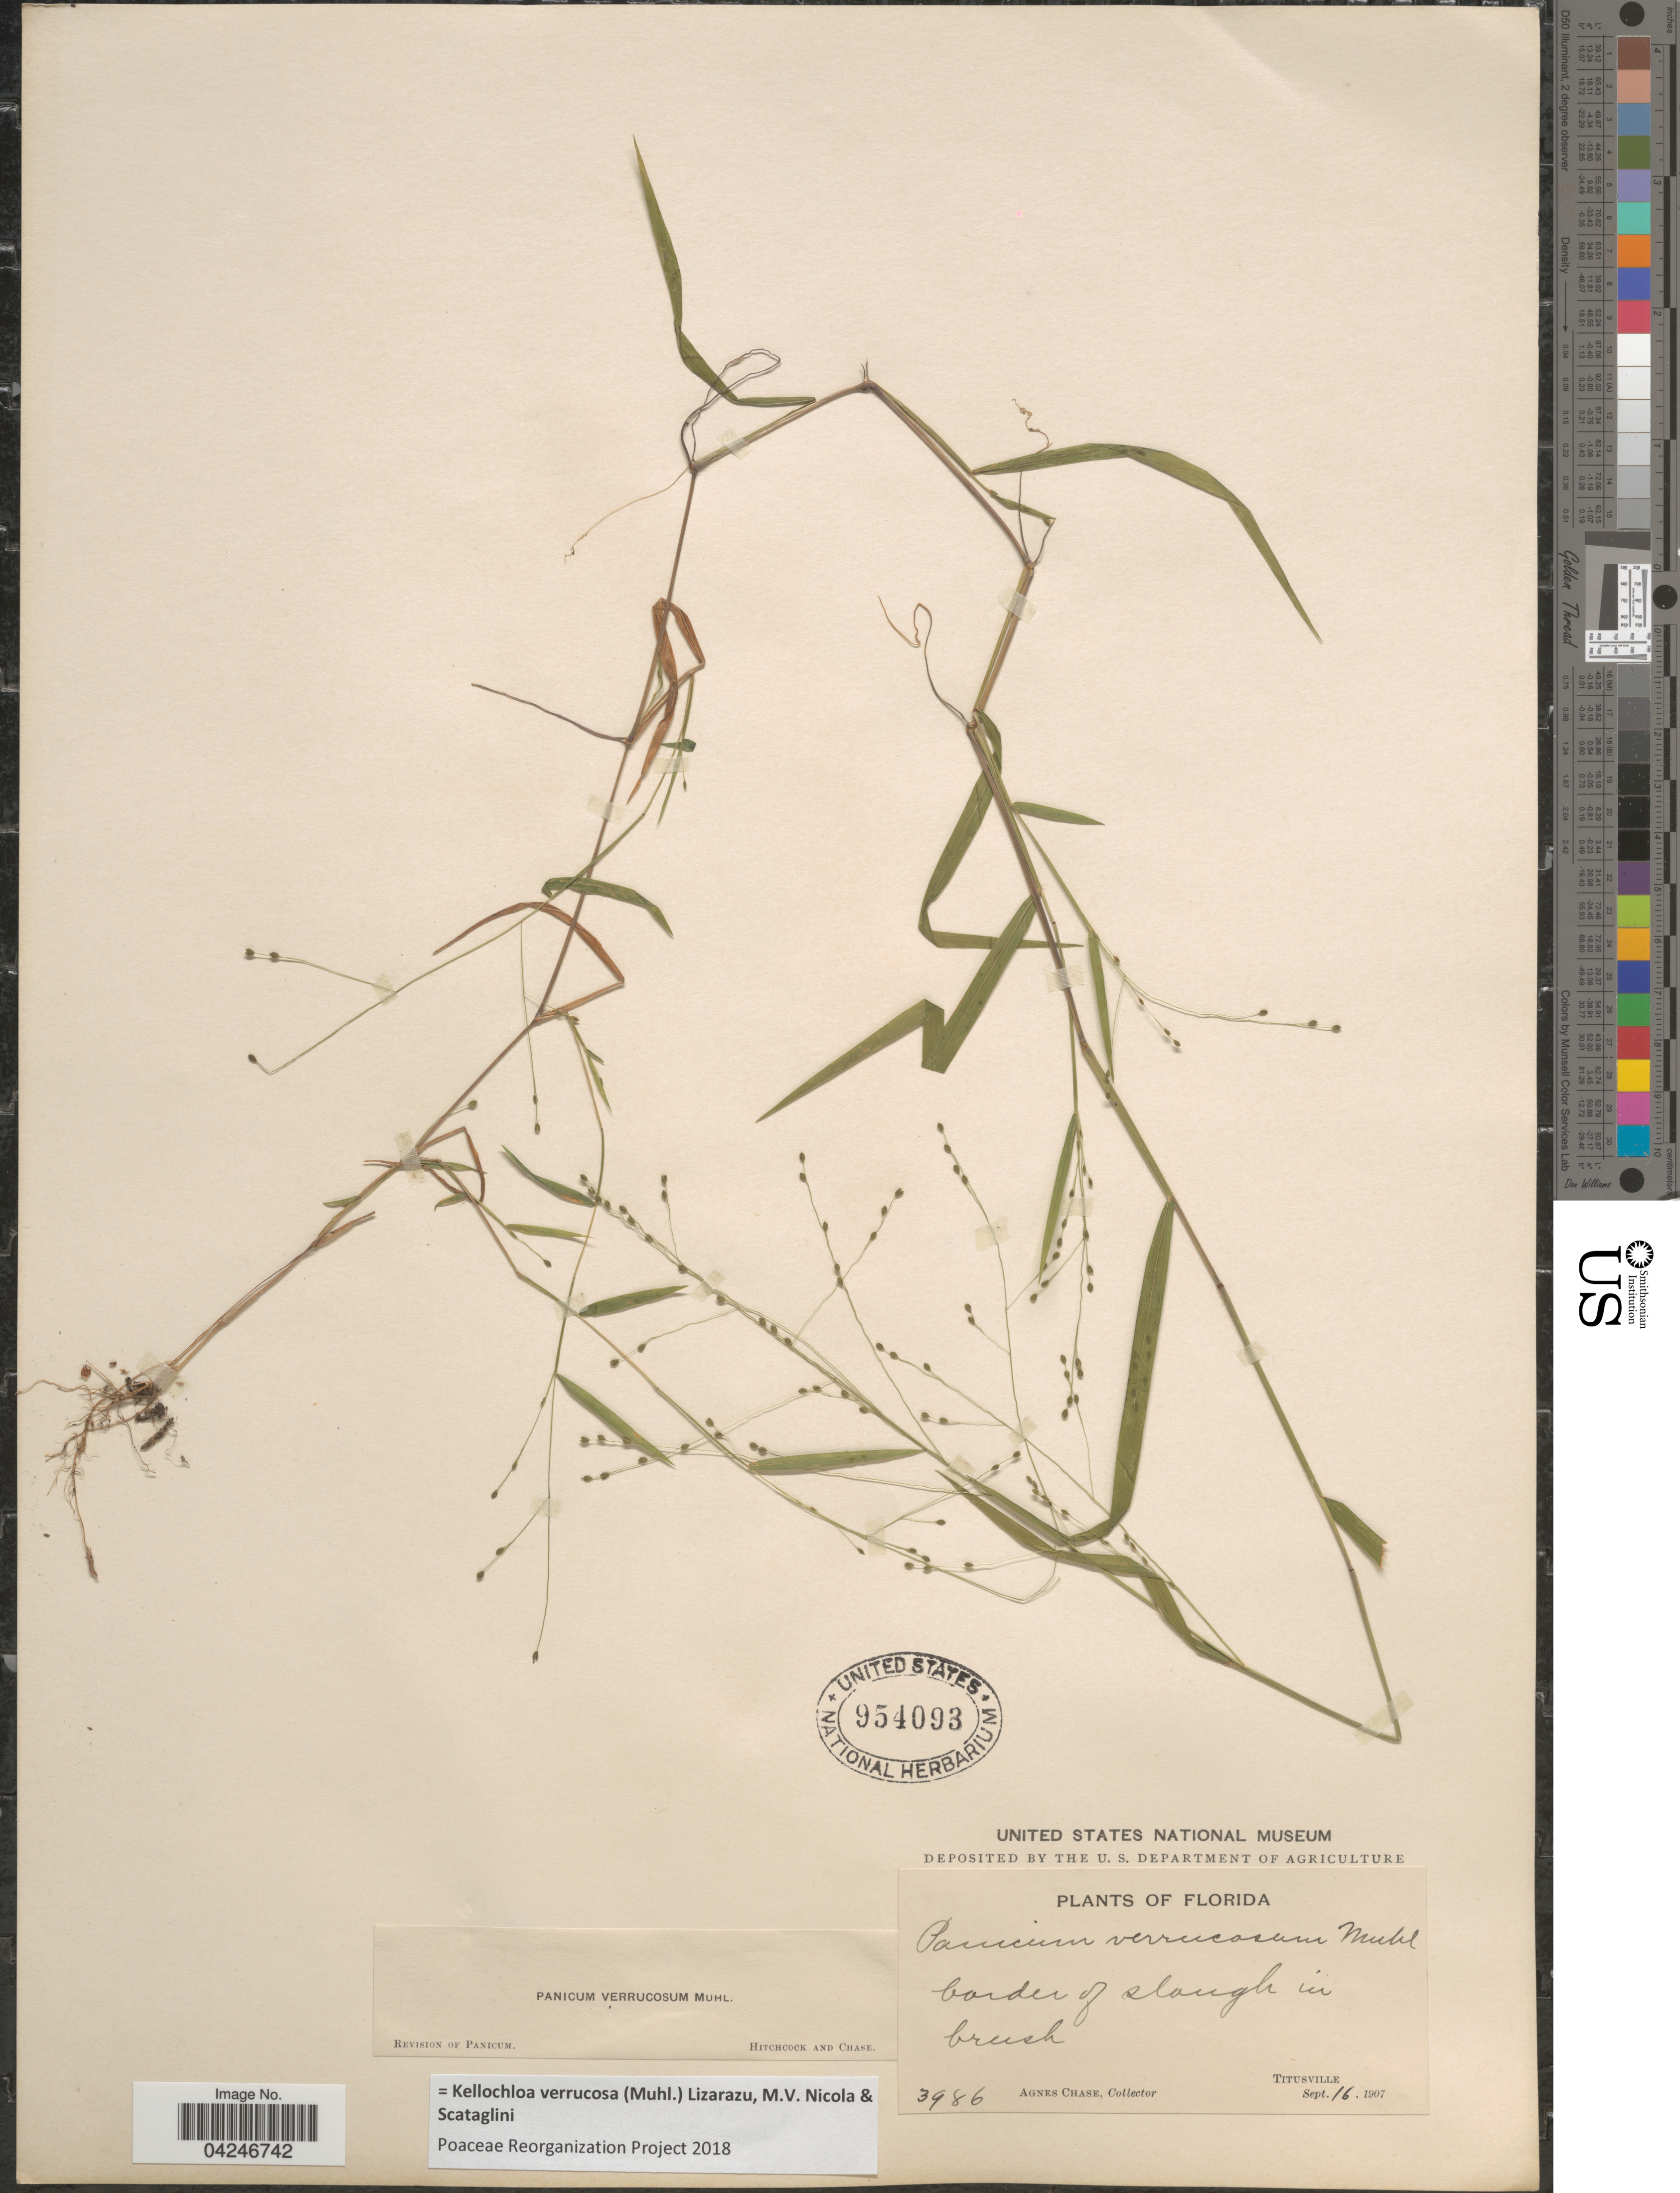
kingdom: Plantae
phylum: Tracheophyta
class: Liliopsida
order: Poales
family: Poaceae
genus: Kellochloa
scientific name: Kellochloa verrucosa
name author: (Muhl.) Lizarazu et al.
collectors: A. Chase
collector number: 3986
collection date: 1907-09-16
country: United States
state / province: Florida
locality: Titusville.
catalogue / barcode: US 954093